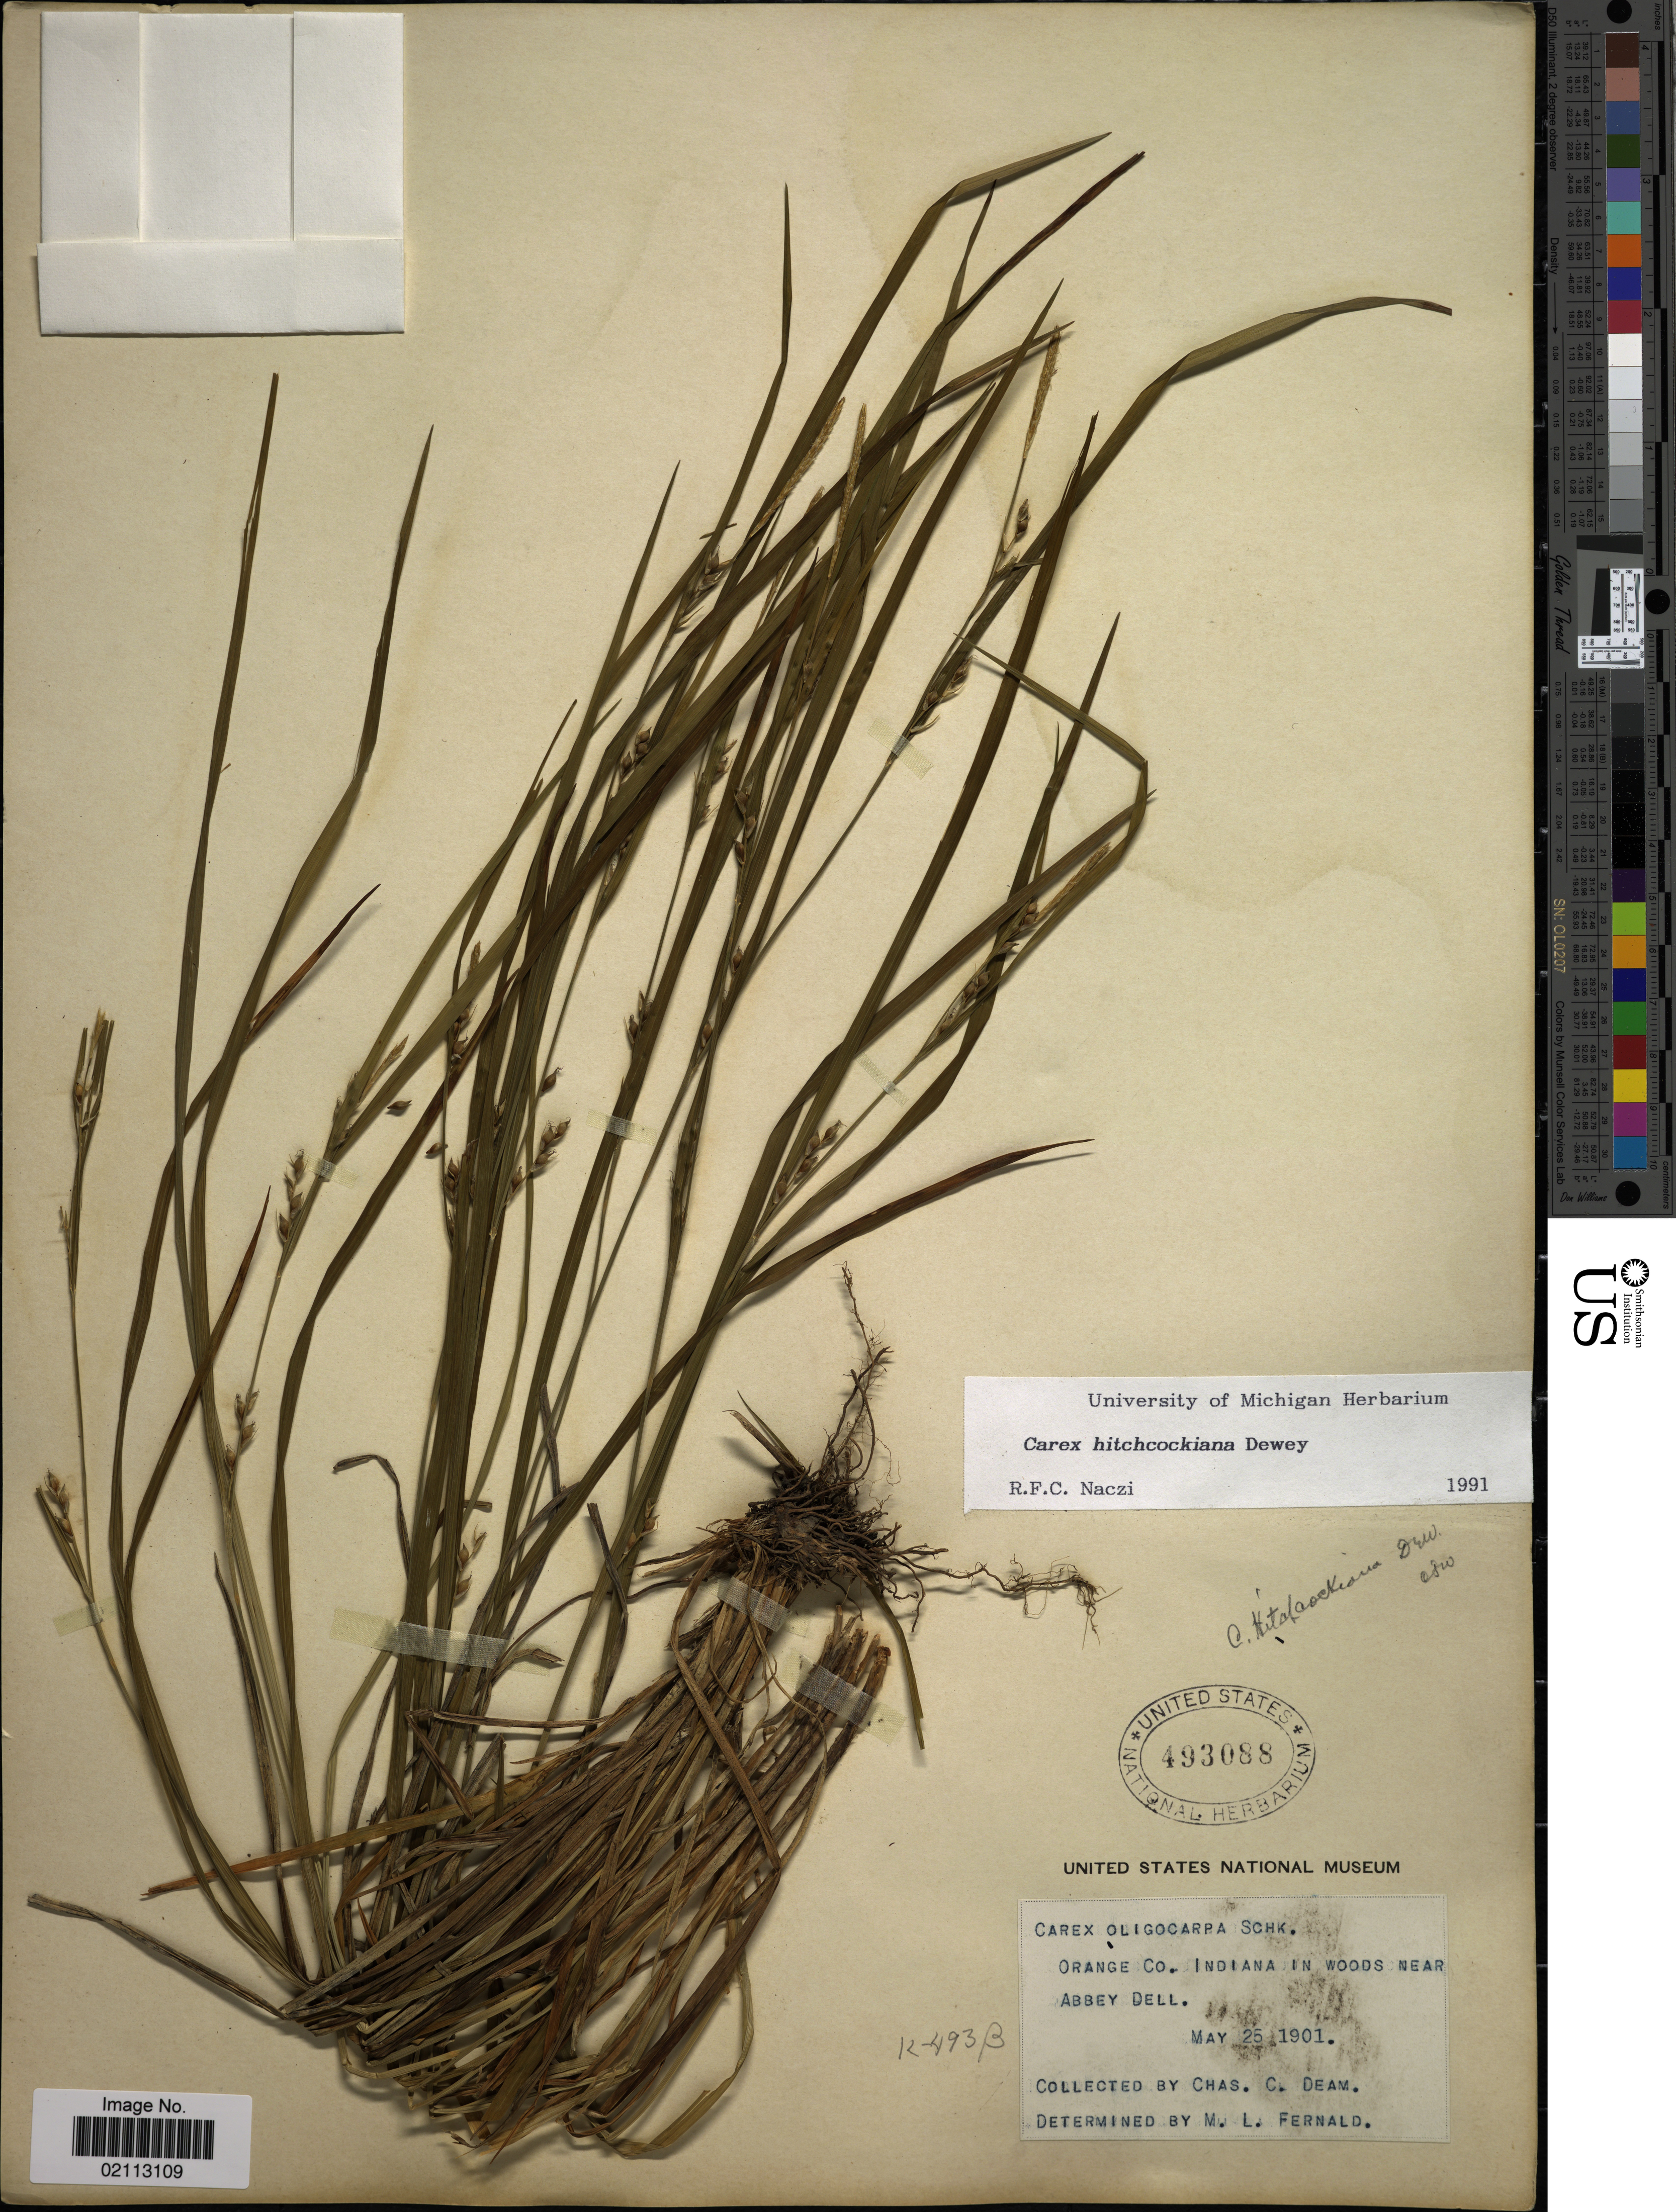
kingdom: Plantae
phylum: Tracheophyta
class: Liliopsida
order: Poales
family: Cyperaceae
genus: Carex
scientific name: Carex hitchcockiana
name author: Dewey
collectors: C. C. Deam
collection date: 1901-05-25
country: United States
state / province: Indiana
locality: Orange Co. Indiana, in woods near Abbey Dell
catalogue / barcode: US 493088